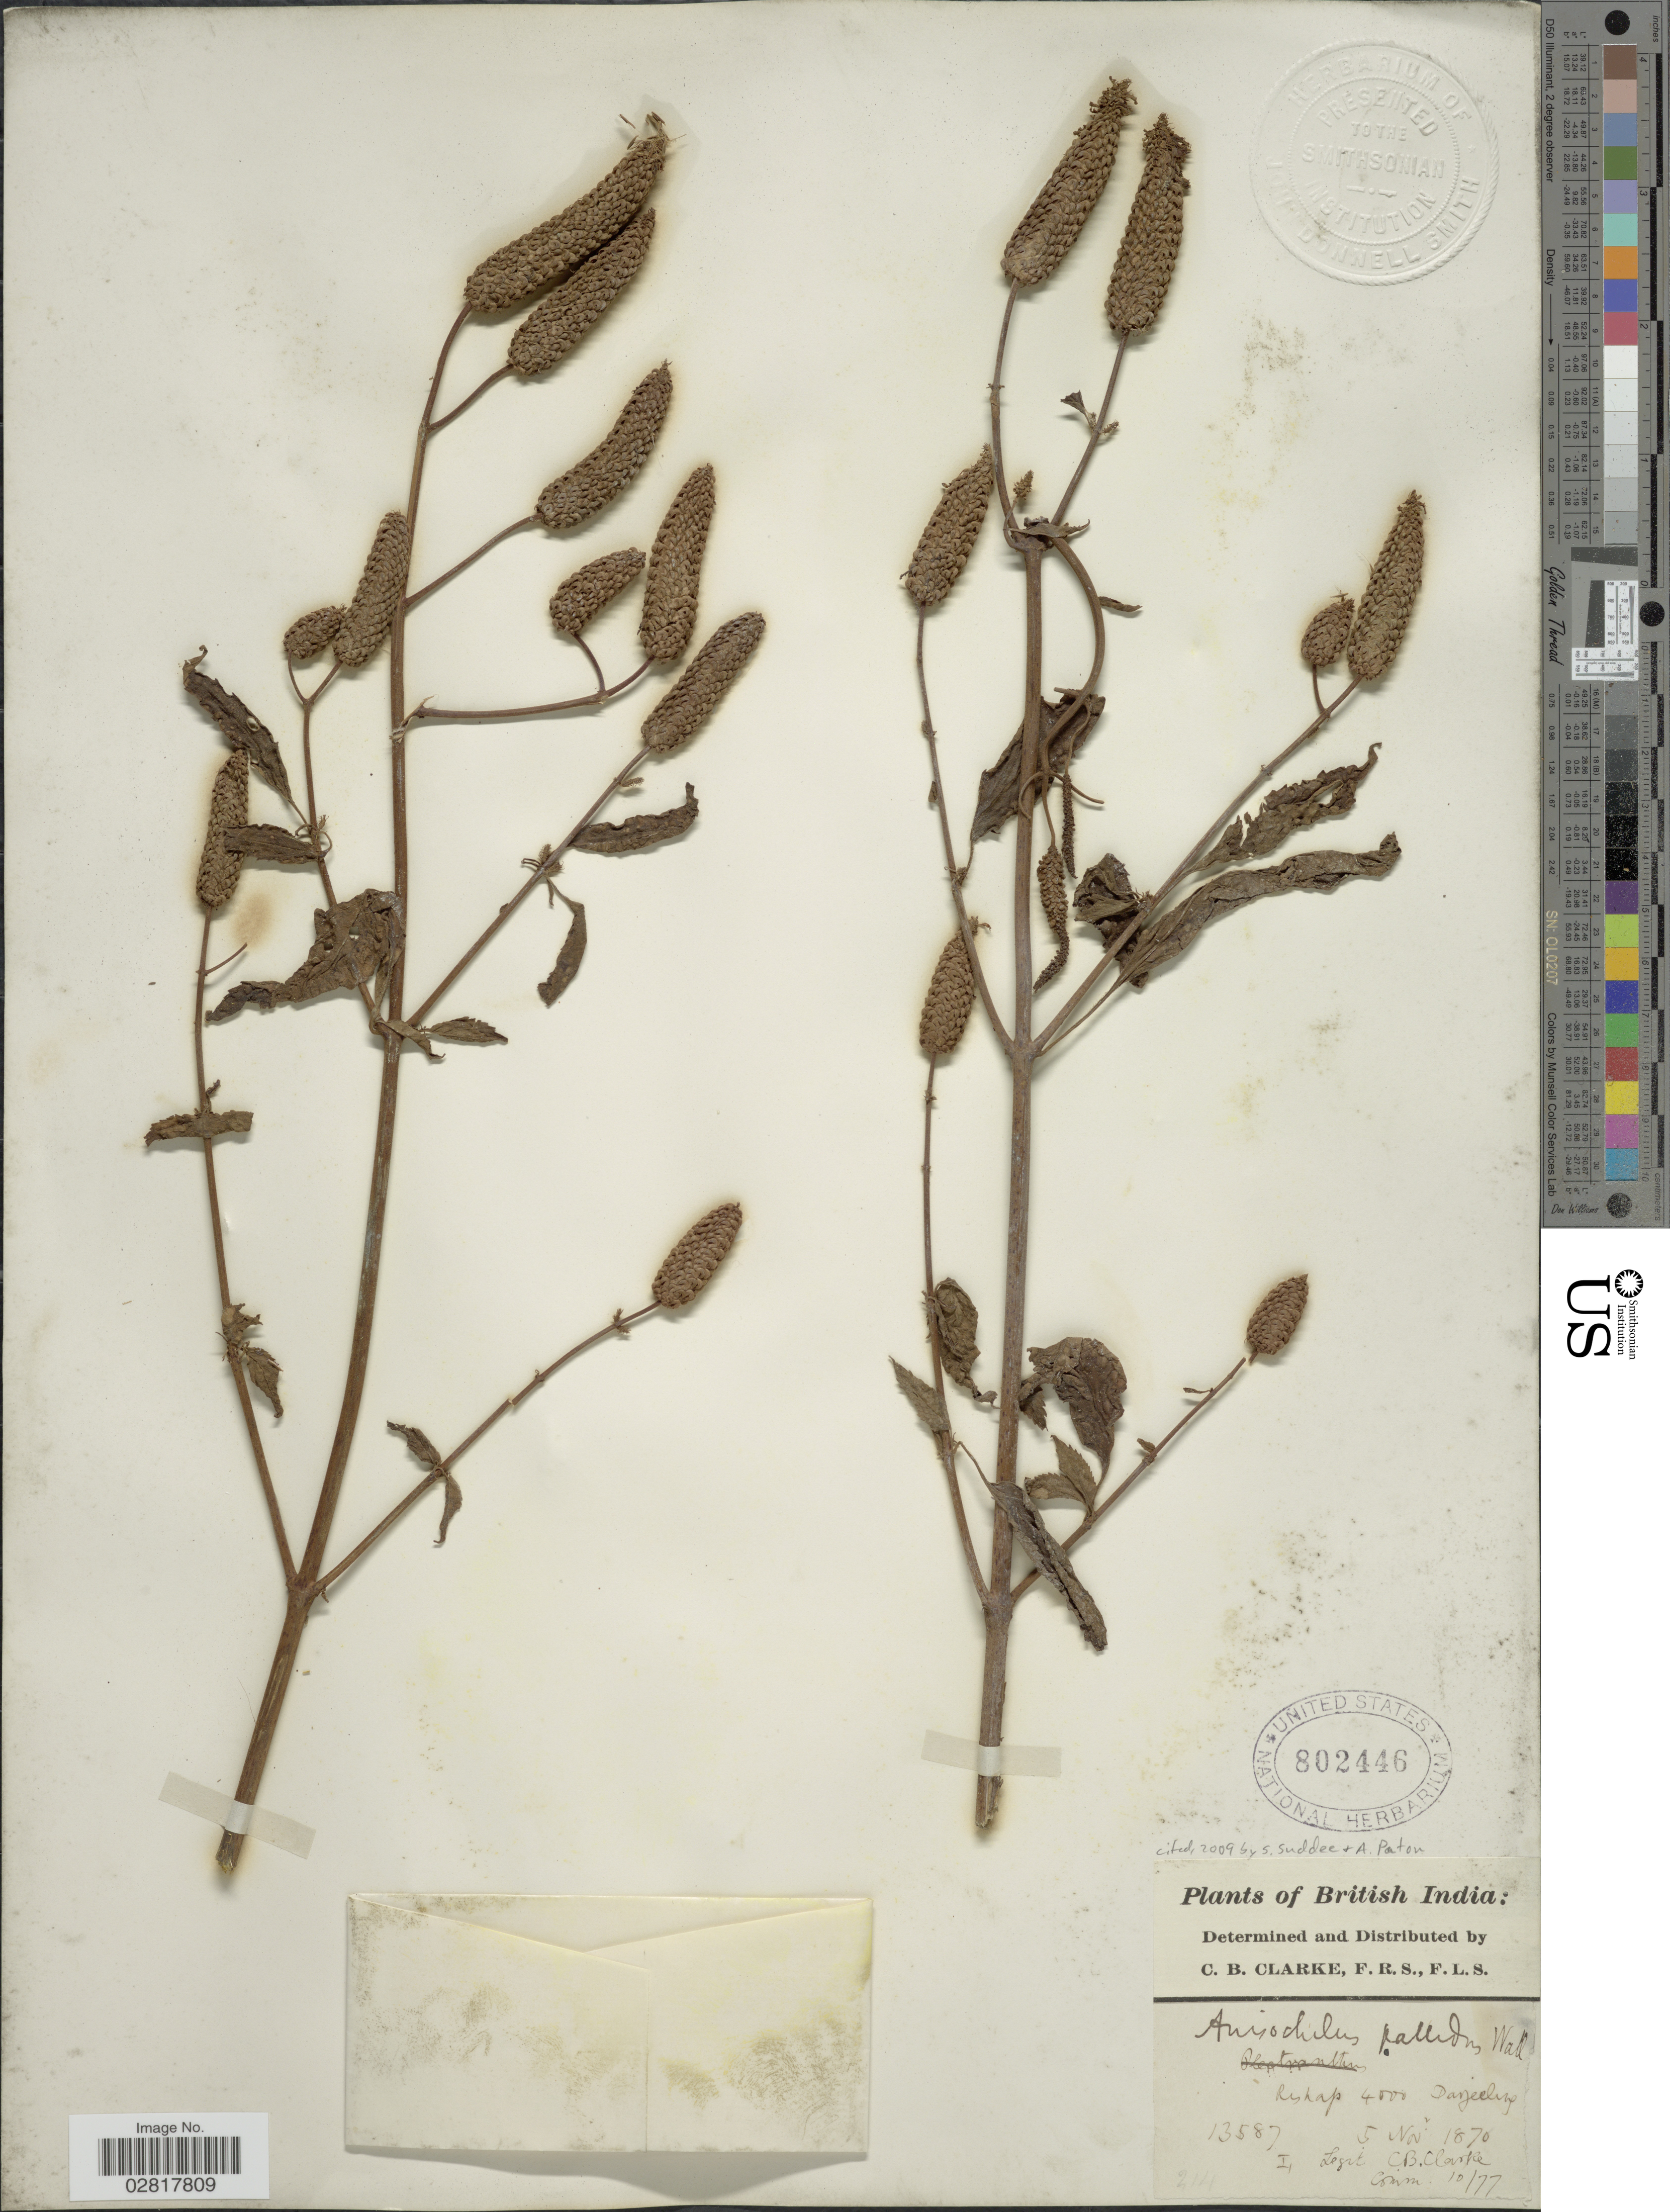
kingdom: Plantae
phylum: Tracheophyta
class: Magnoliopsida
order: Lamiales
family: Lamiaceae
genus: Anisochilus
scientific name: Anisochilus pallidus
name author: Wall.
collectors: C. B. Clarke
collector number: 13587I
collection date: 1870-11-05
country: India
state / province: West Bengal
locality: British India: Rishap, Darjeeling.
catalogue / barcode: US 802446